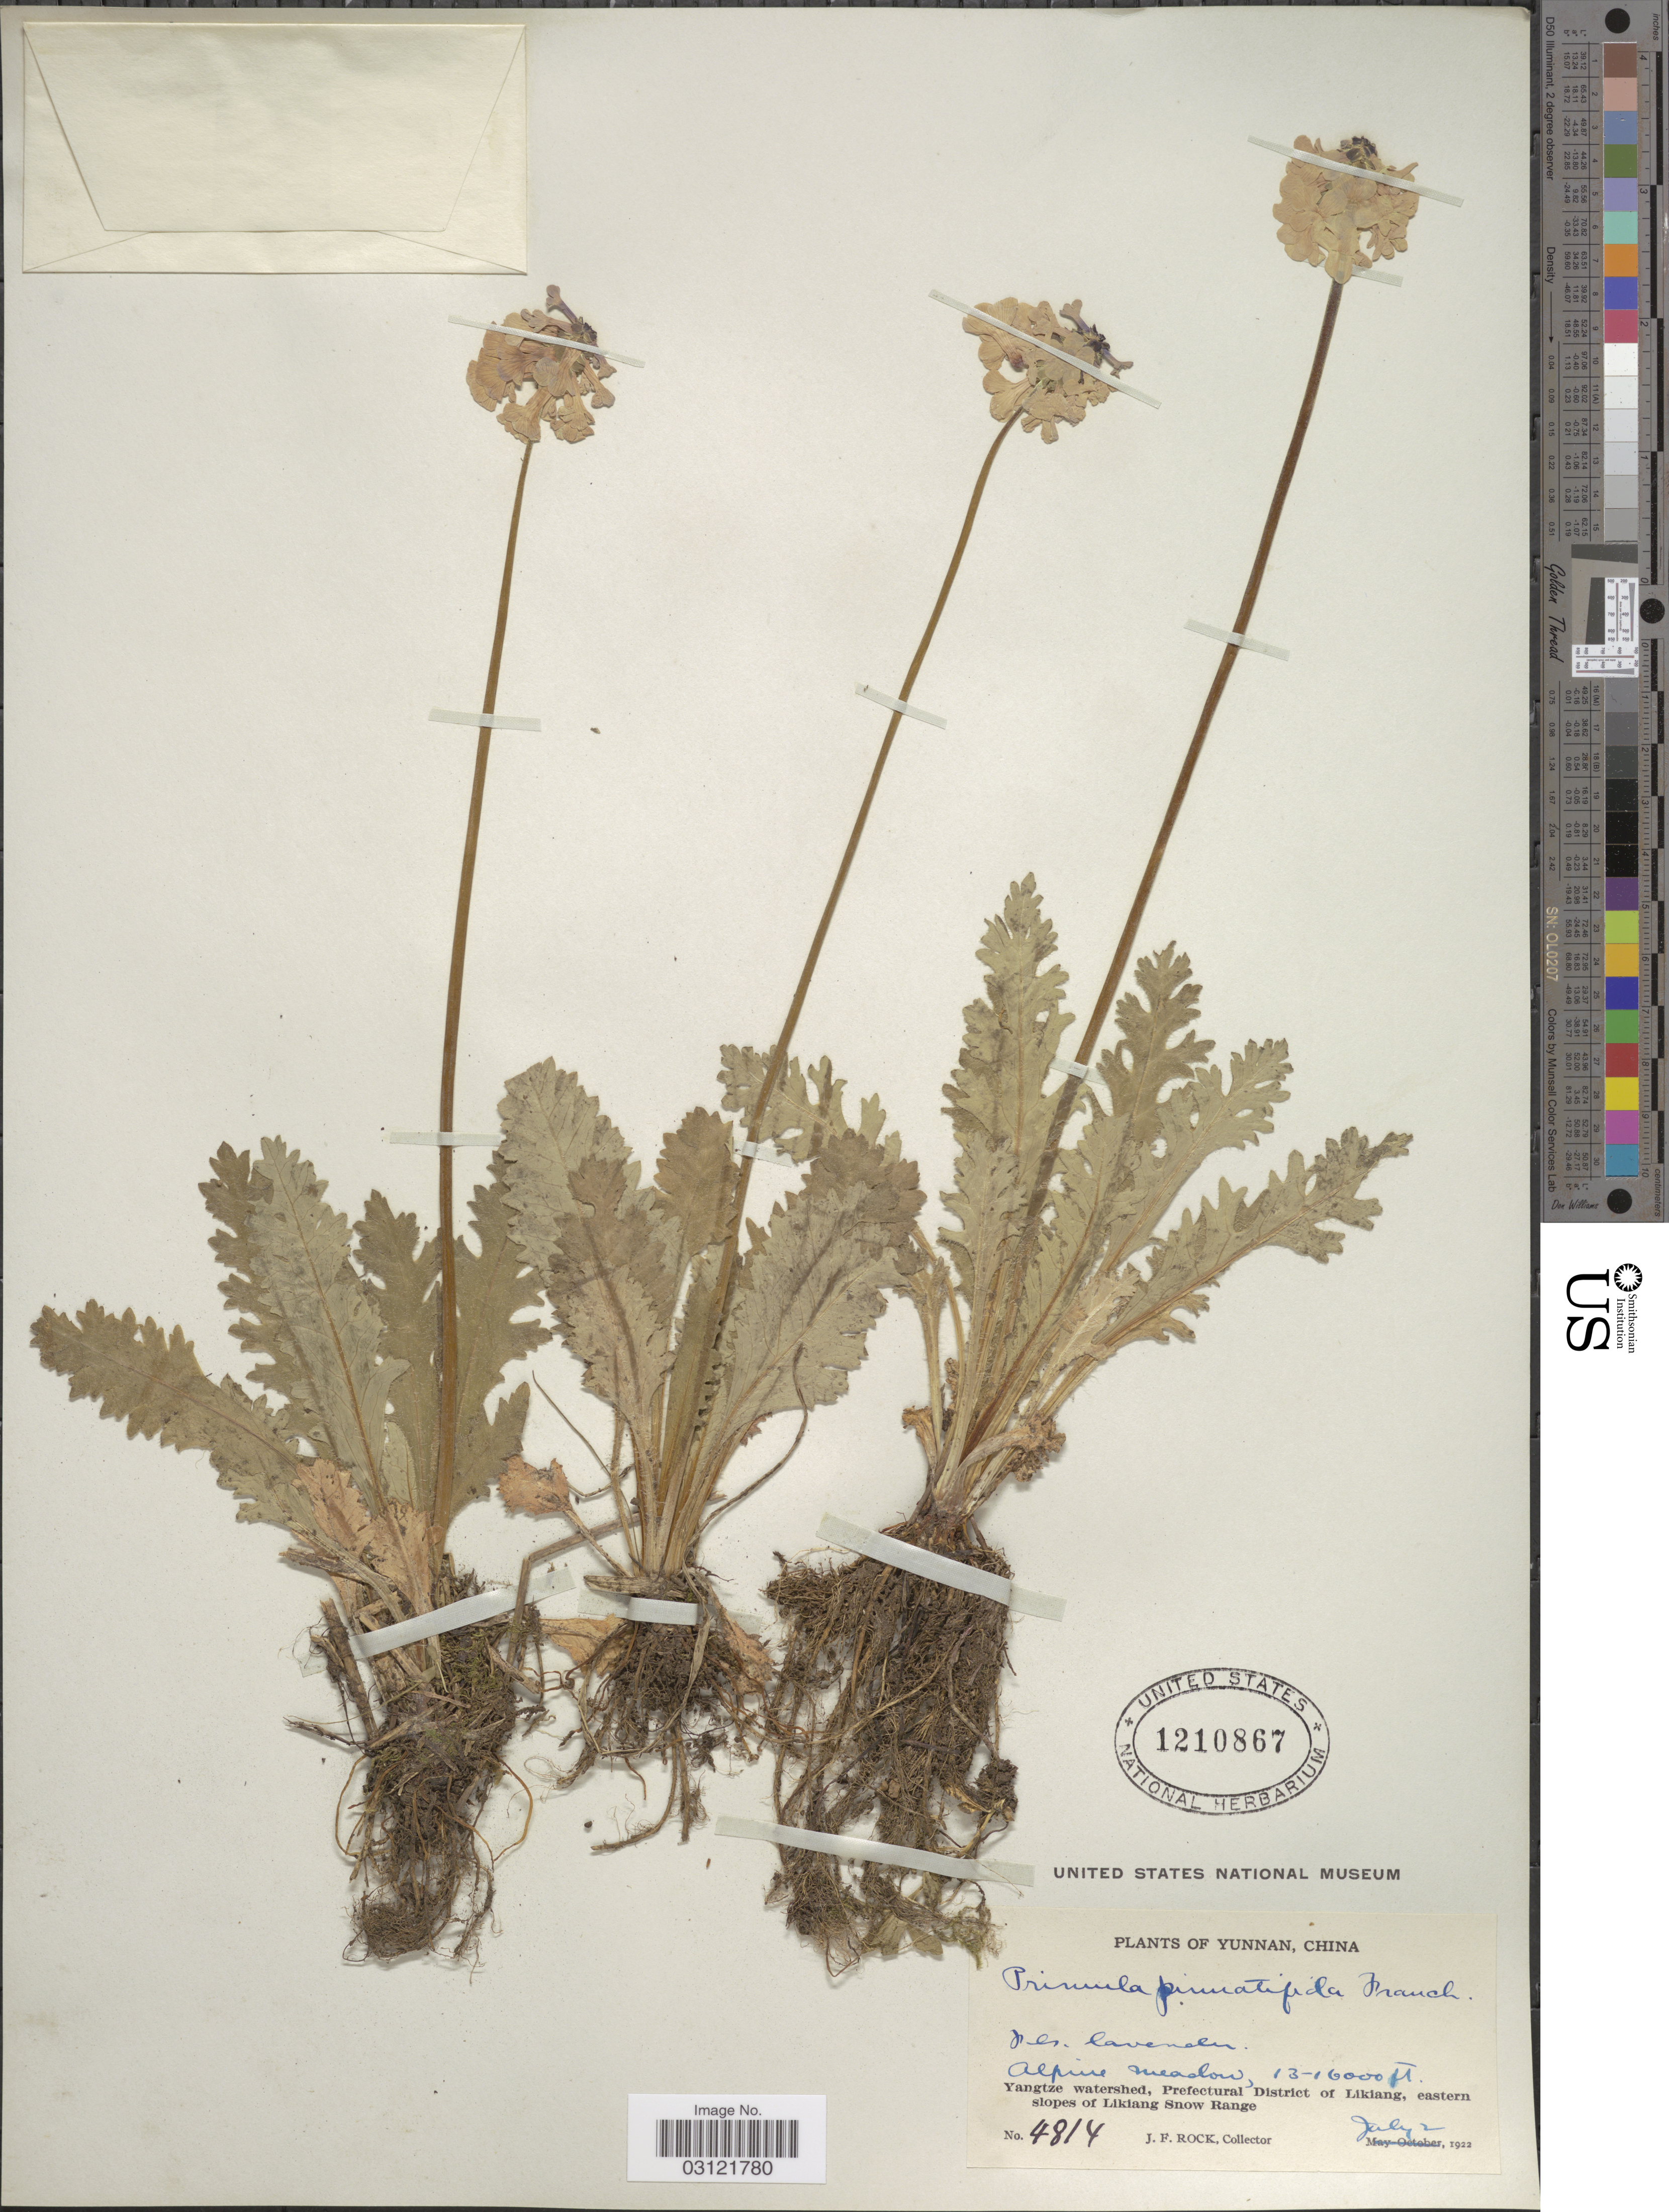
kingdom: Plantae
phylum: Tracheophyta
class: Magnoliopsida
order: Ericales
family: Primulaceae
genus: Primula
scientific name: Primula pinnatifida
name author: Franch.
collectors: J. Rock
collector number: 4814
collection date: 1922-07-02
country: China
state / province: Yunnan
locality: Yangtze watershed, Prefectural District of Likiang, eastern slopes of Likiang Snow Range.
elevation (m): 3962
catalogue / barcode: US 1210867